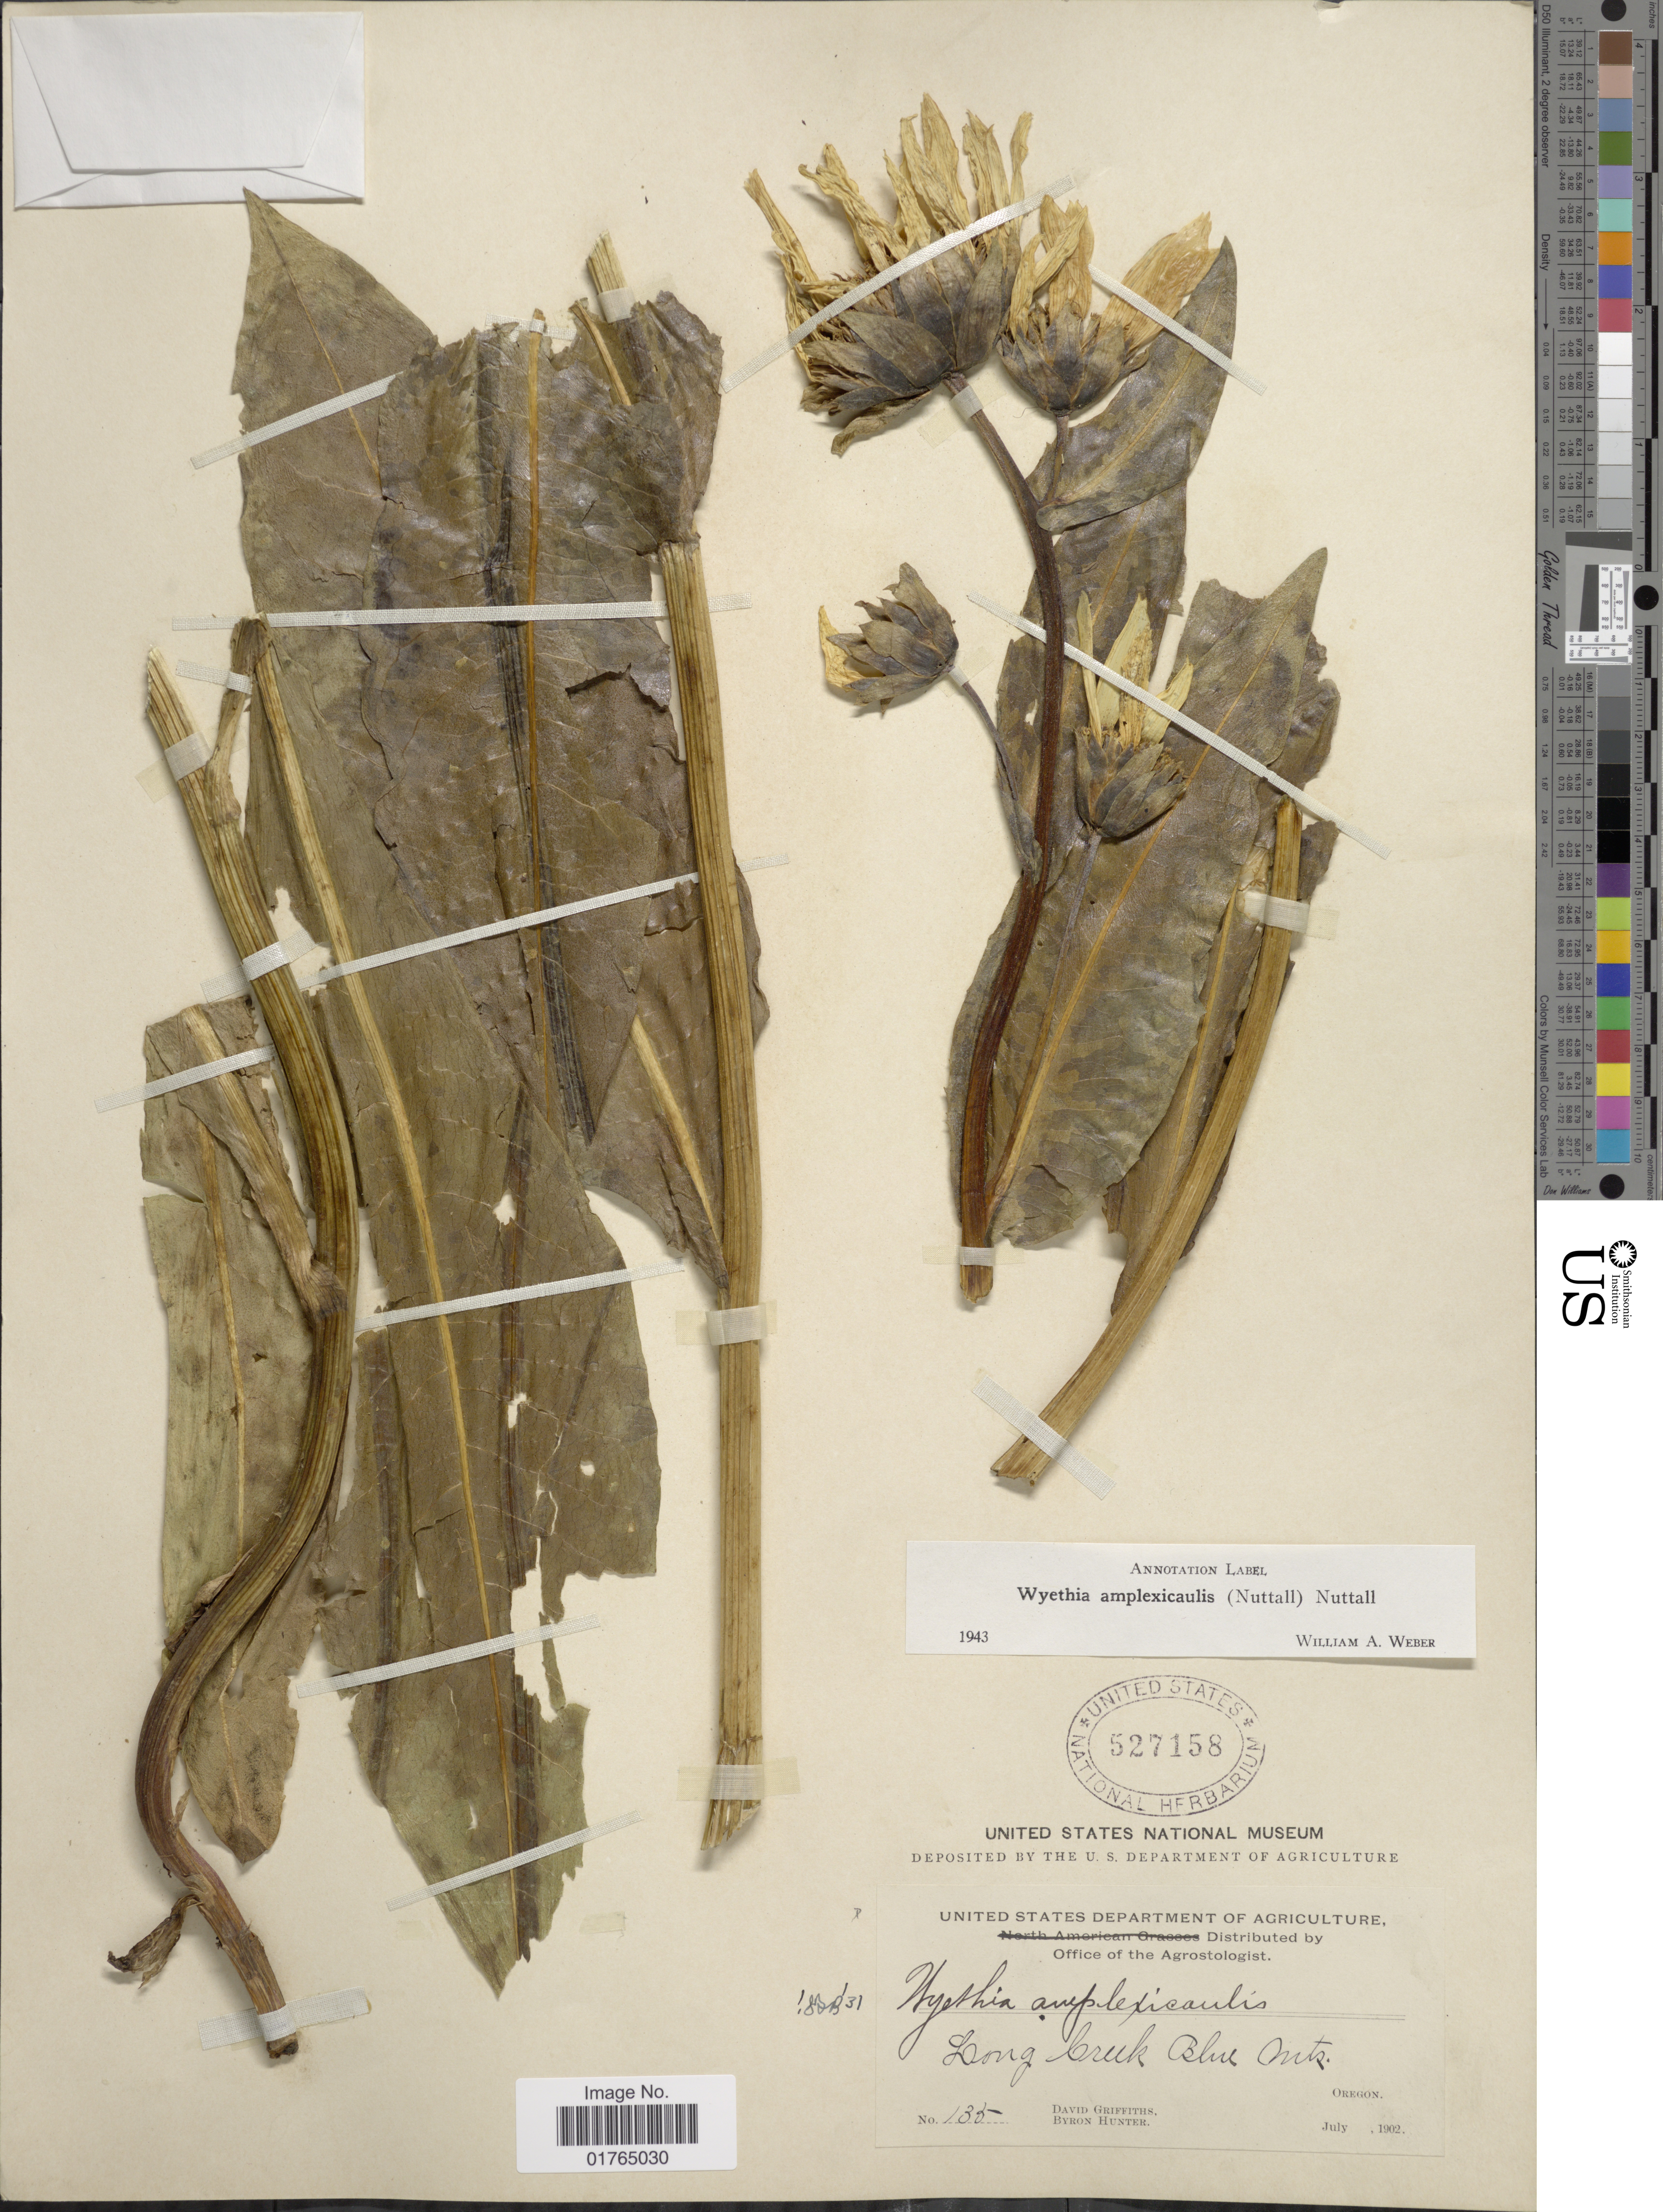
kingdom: Plantae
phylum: Tracheophyta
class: Magnoliopsida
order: Asterales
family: Asteraceae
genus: Wyethia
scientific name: Wyethia amplexicaulis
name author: Nutt.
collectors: D. Griffiths & B. Hunter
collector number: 135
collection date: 1902-07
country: United States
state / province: Oregon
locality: Long Creek Blue Mts.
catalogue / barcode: US 527158